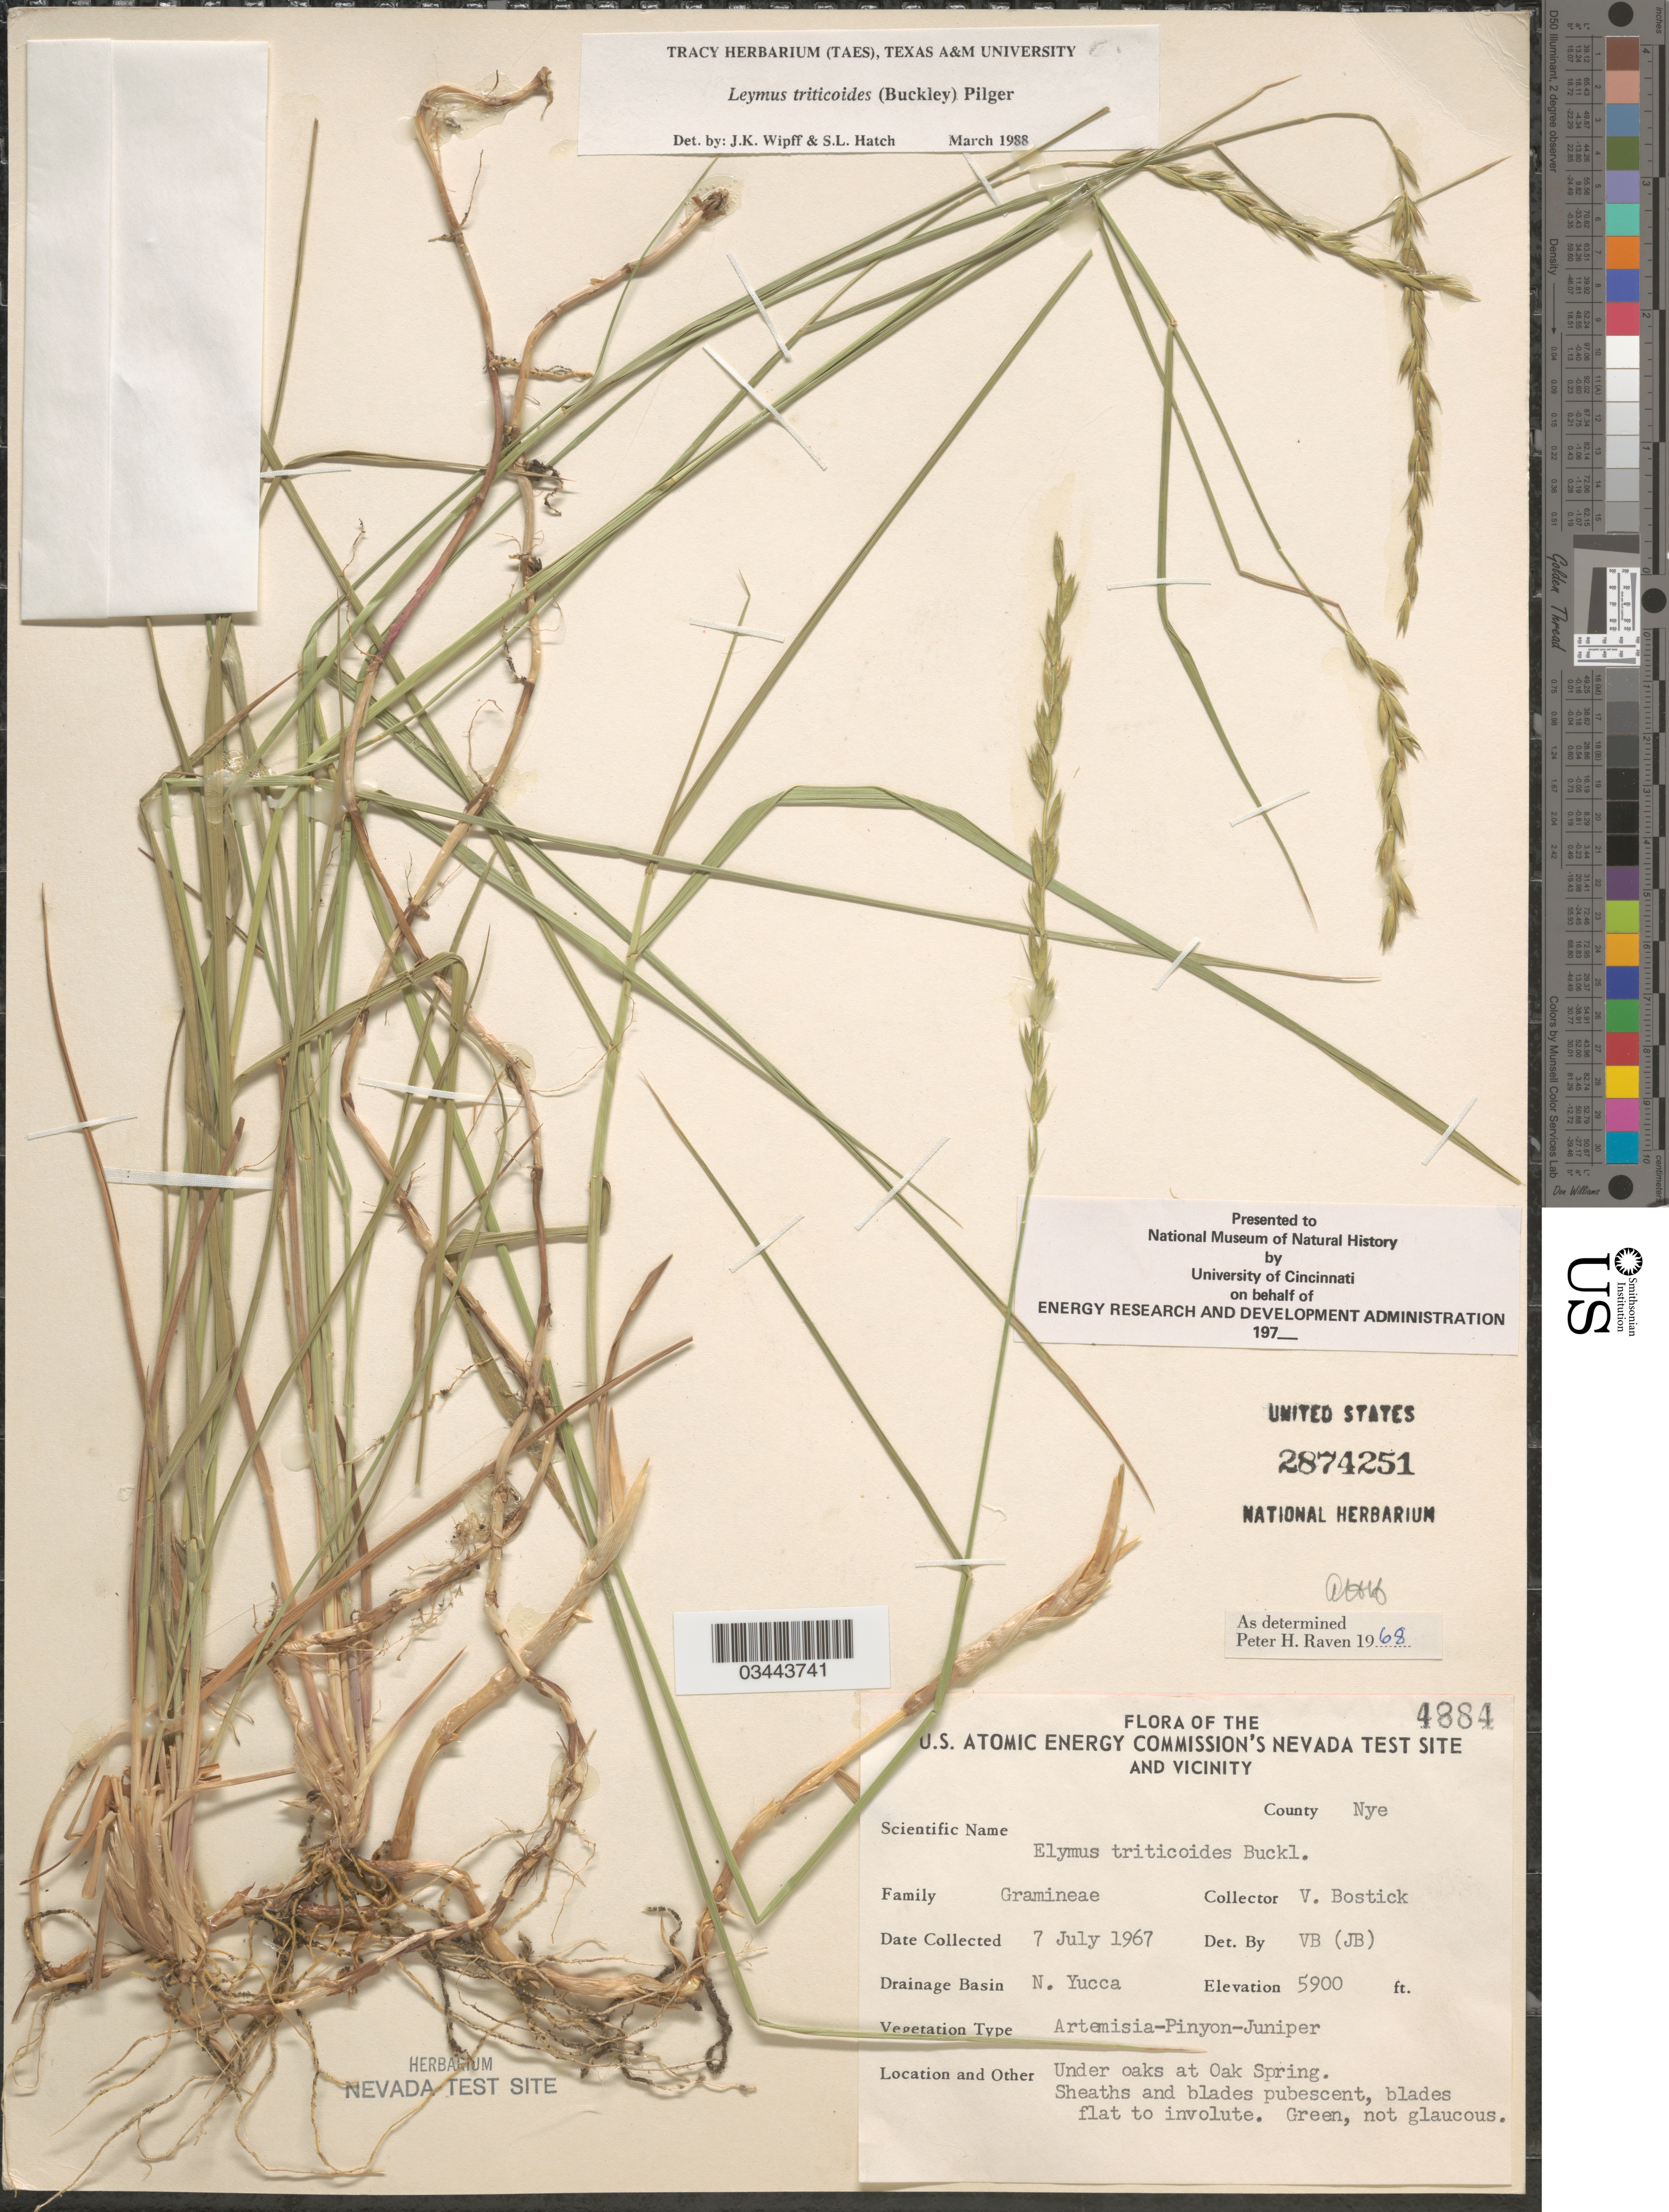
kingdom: Plantae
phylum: Tracheophyta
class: Liliopsida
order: Poales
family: Poaceae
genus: Leymus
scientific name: Leymus triticoides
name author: (Buckley) Pilg.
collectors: V. Bostick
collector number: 4884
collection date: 1967-07-07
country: United States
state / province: Nevada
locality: U.S. Atomic Energy Commission's Nevada Test Site And Vicinity. County Nye. Drainage Basin N. Yucca. Under oaks at Oak Spring.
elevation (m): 1798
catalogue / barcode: US 2874251